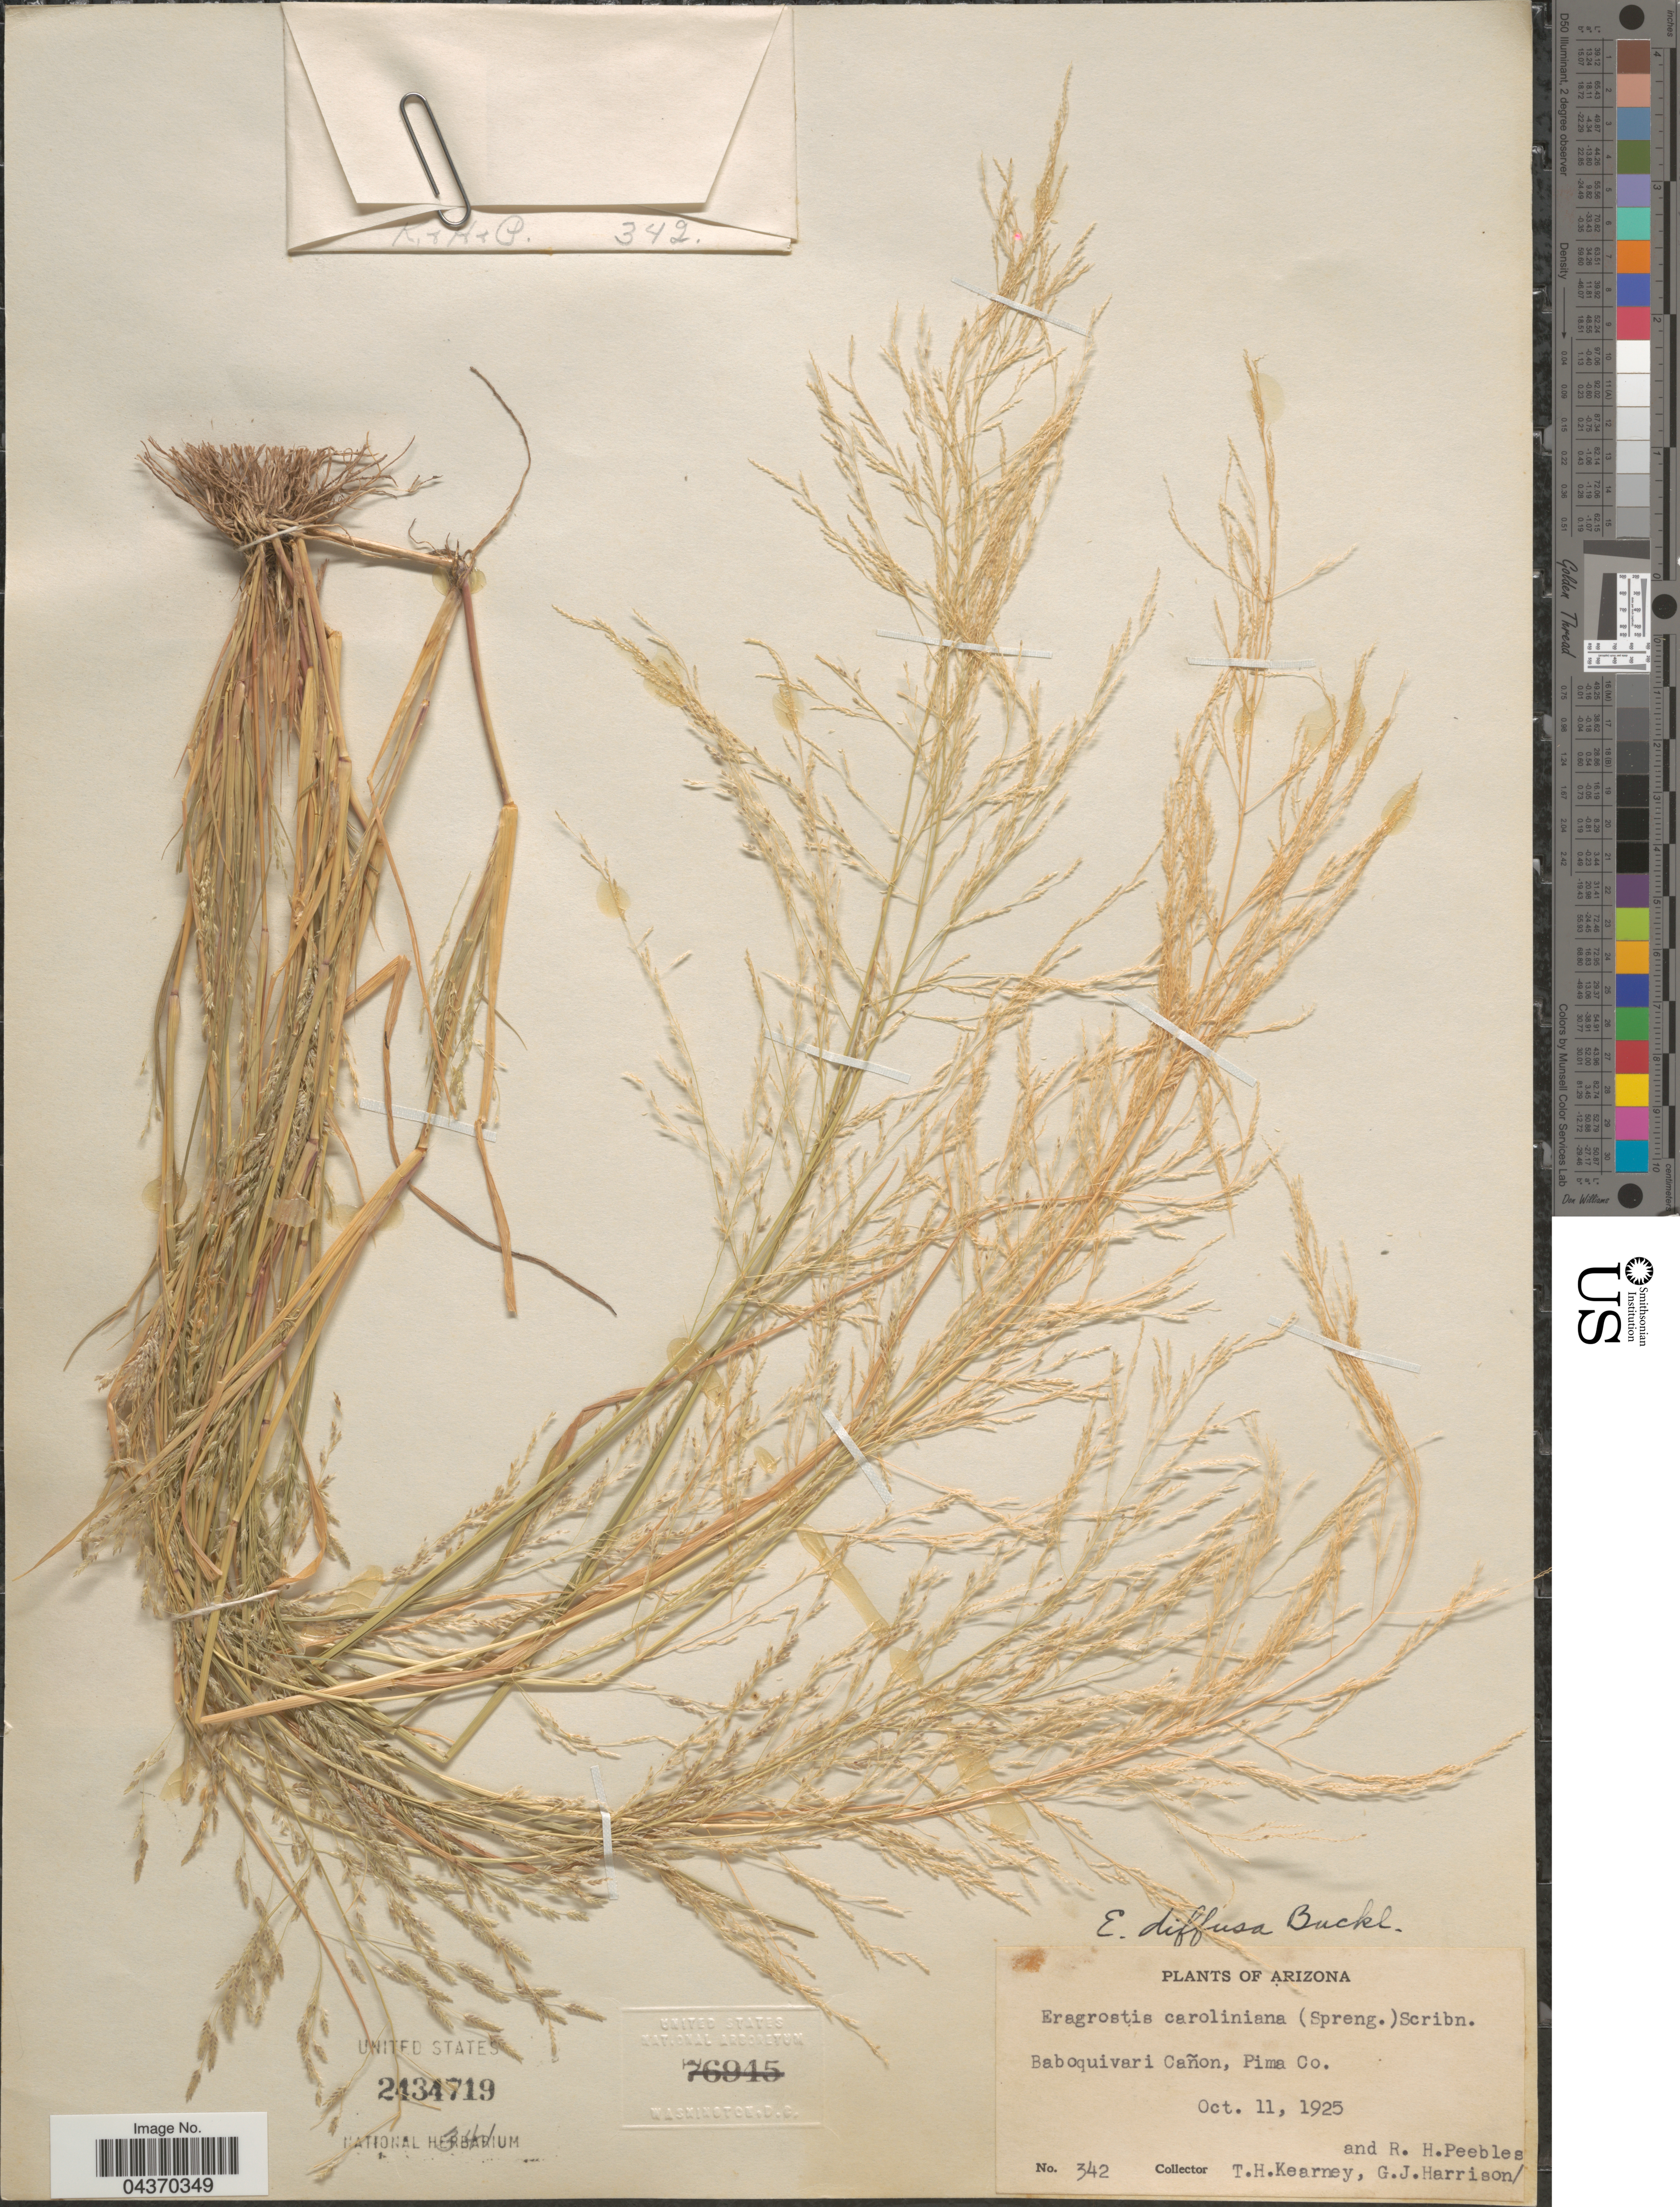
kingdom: Plantae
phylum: Tracheophyta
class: Liliopsida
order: Poales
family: Poaceae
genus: Eragrostis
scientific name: Eragrostis pectinacea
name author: (Michx.) Nees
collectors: T. H. Kearney, G. J. Harrison & R. H. Peebles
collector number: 342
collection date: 1925-10-11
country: United States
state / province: Arizona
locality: Baboquivari Cañon, Pima Co.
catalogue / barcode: US 2434719